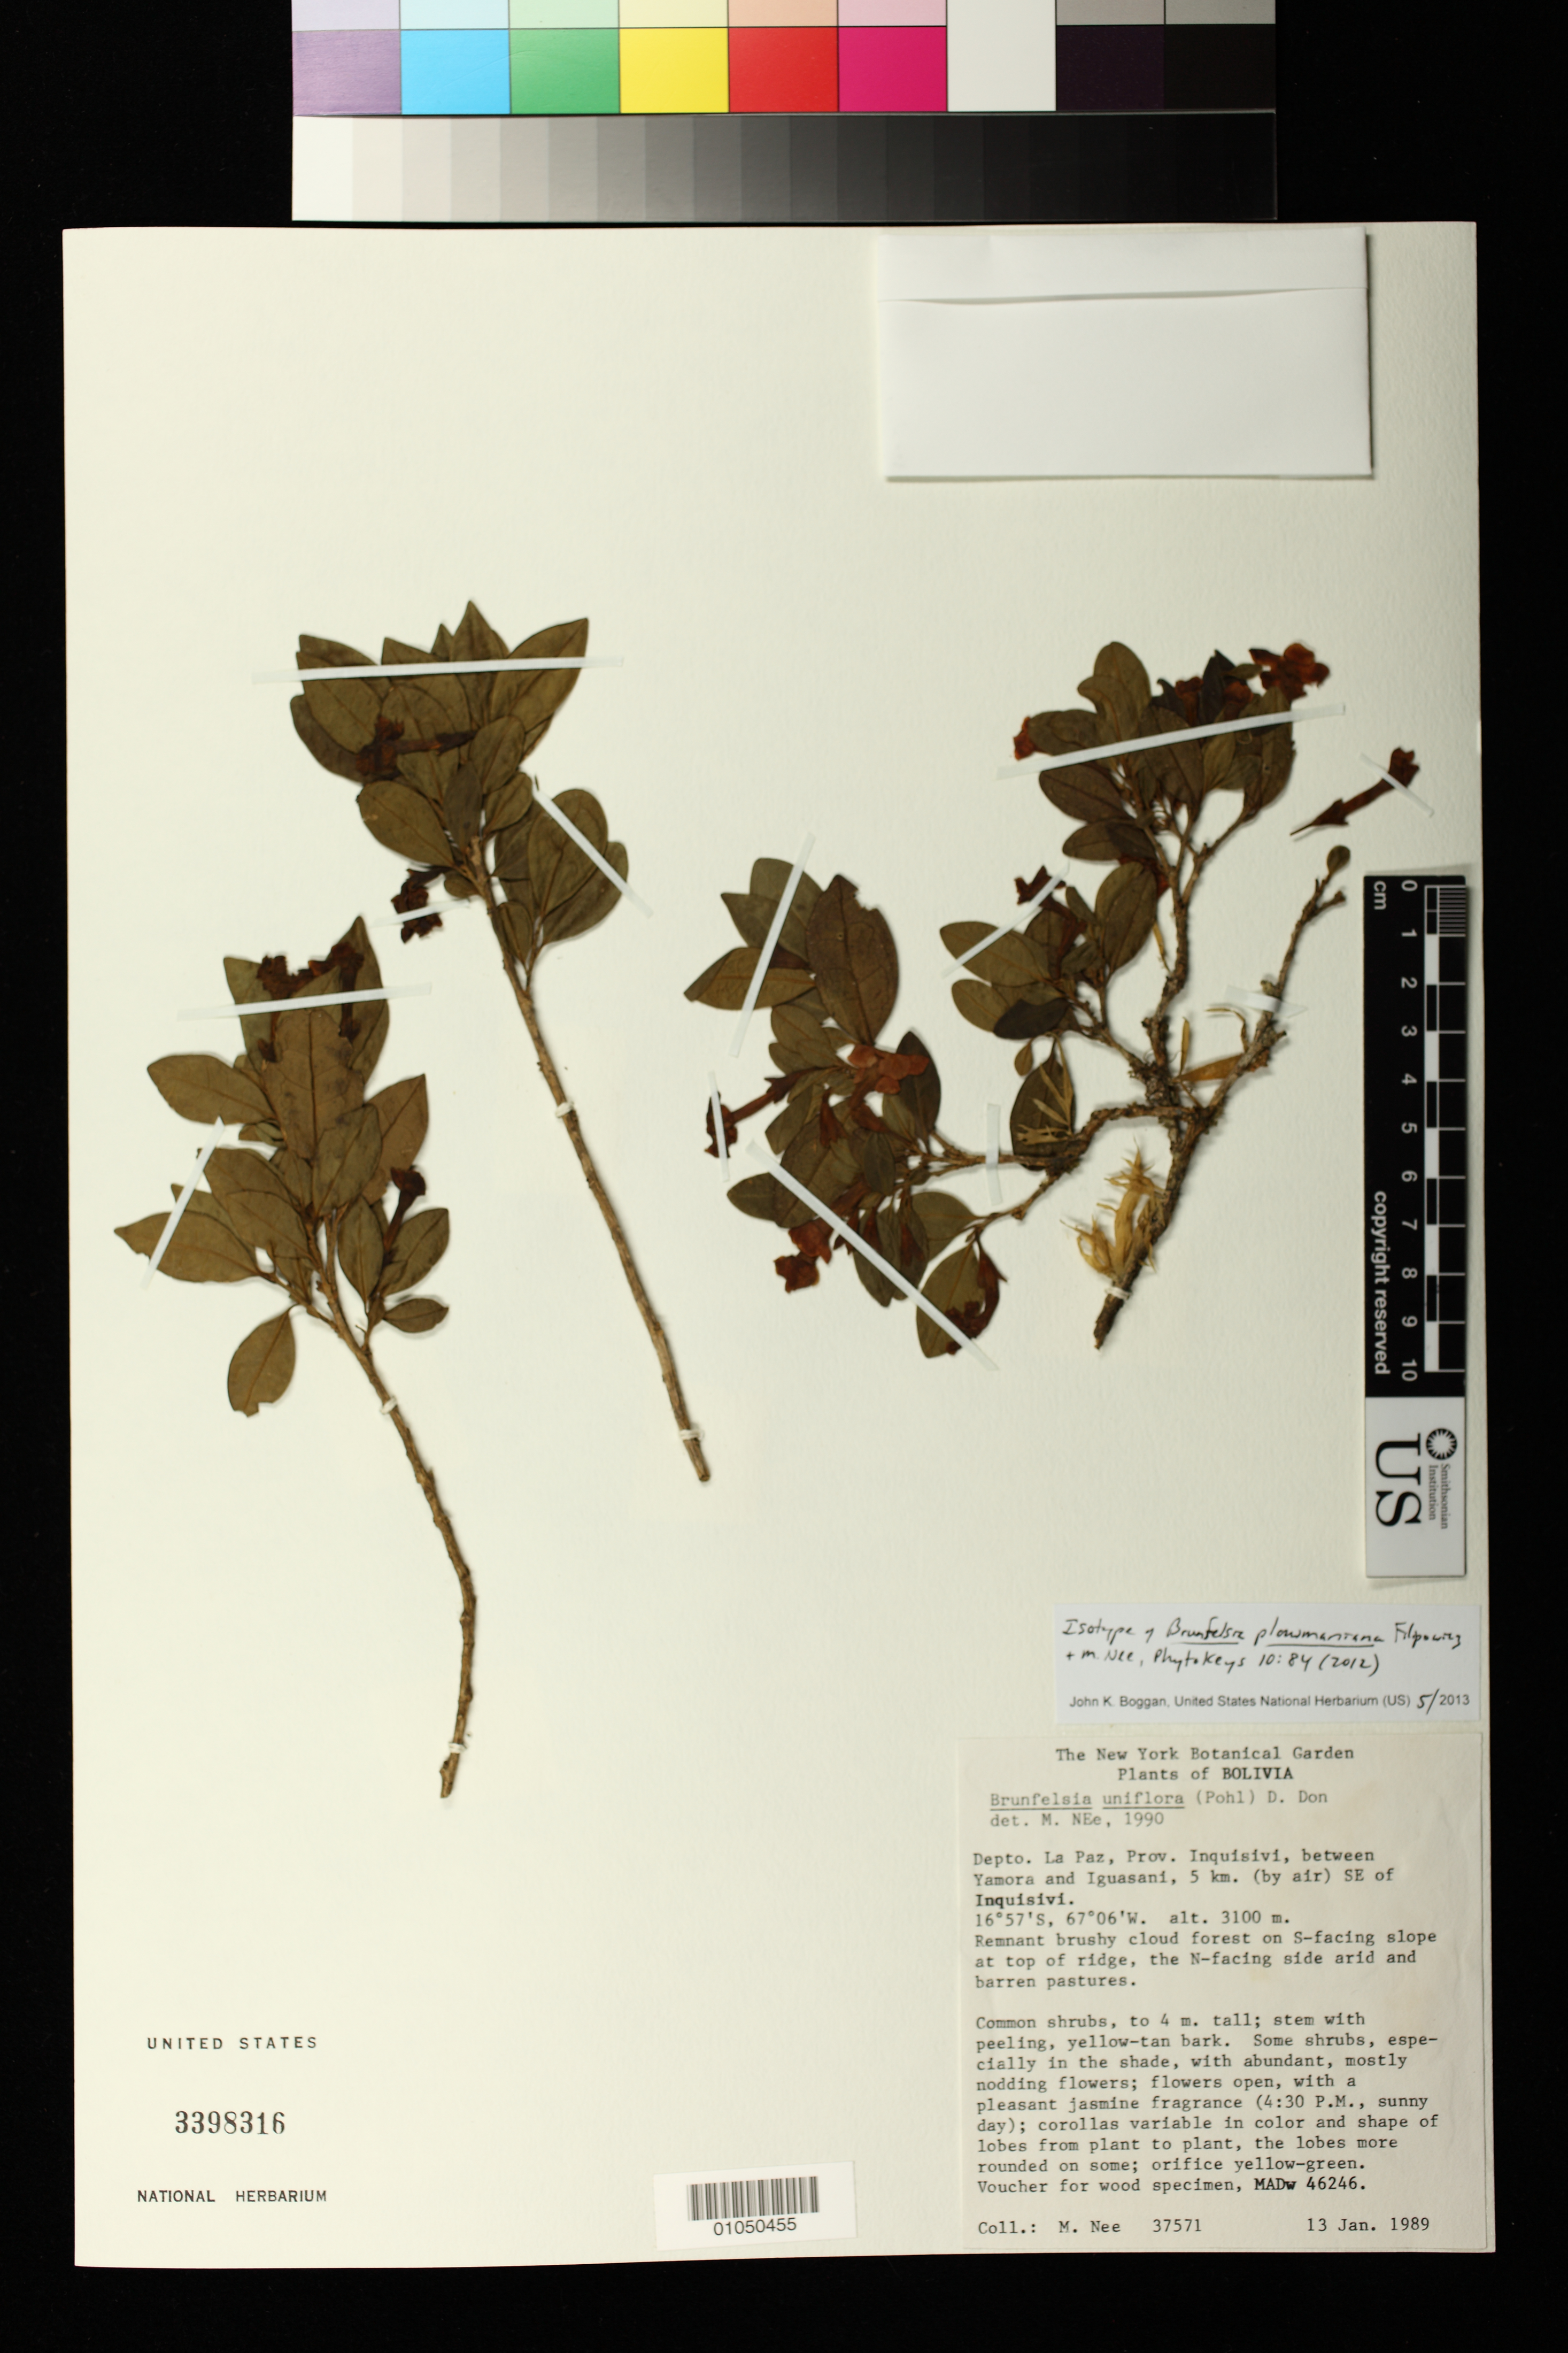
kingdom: Plantae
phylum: Tracheophyta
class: Magnoliopsida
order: Solanales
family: Solanaceae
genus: Brunfelsia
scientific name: Brunfelsia plowmaniana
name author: Filipowicz & M. Nee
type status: Isotype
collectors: M. Nee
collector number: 37571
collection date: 1989-01-13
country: Bolivia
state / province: La Paz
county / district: Inquisivi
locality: Depto. La Paz, Prov. Inquisivi, between Yamora and Iguasani, 5 km (by air) SE of Inquisivi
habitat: Remnant brushy cloud forest on S-facing slope at top of ridge, the N-facing side arid and barren pastures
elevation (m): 3100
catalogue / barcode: US 3398316